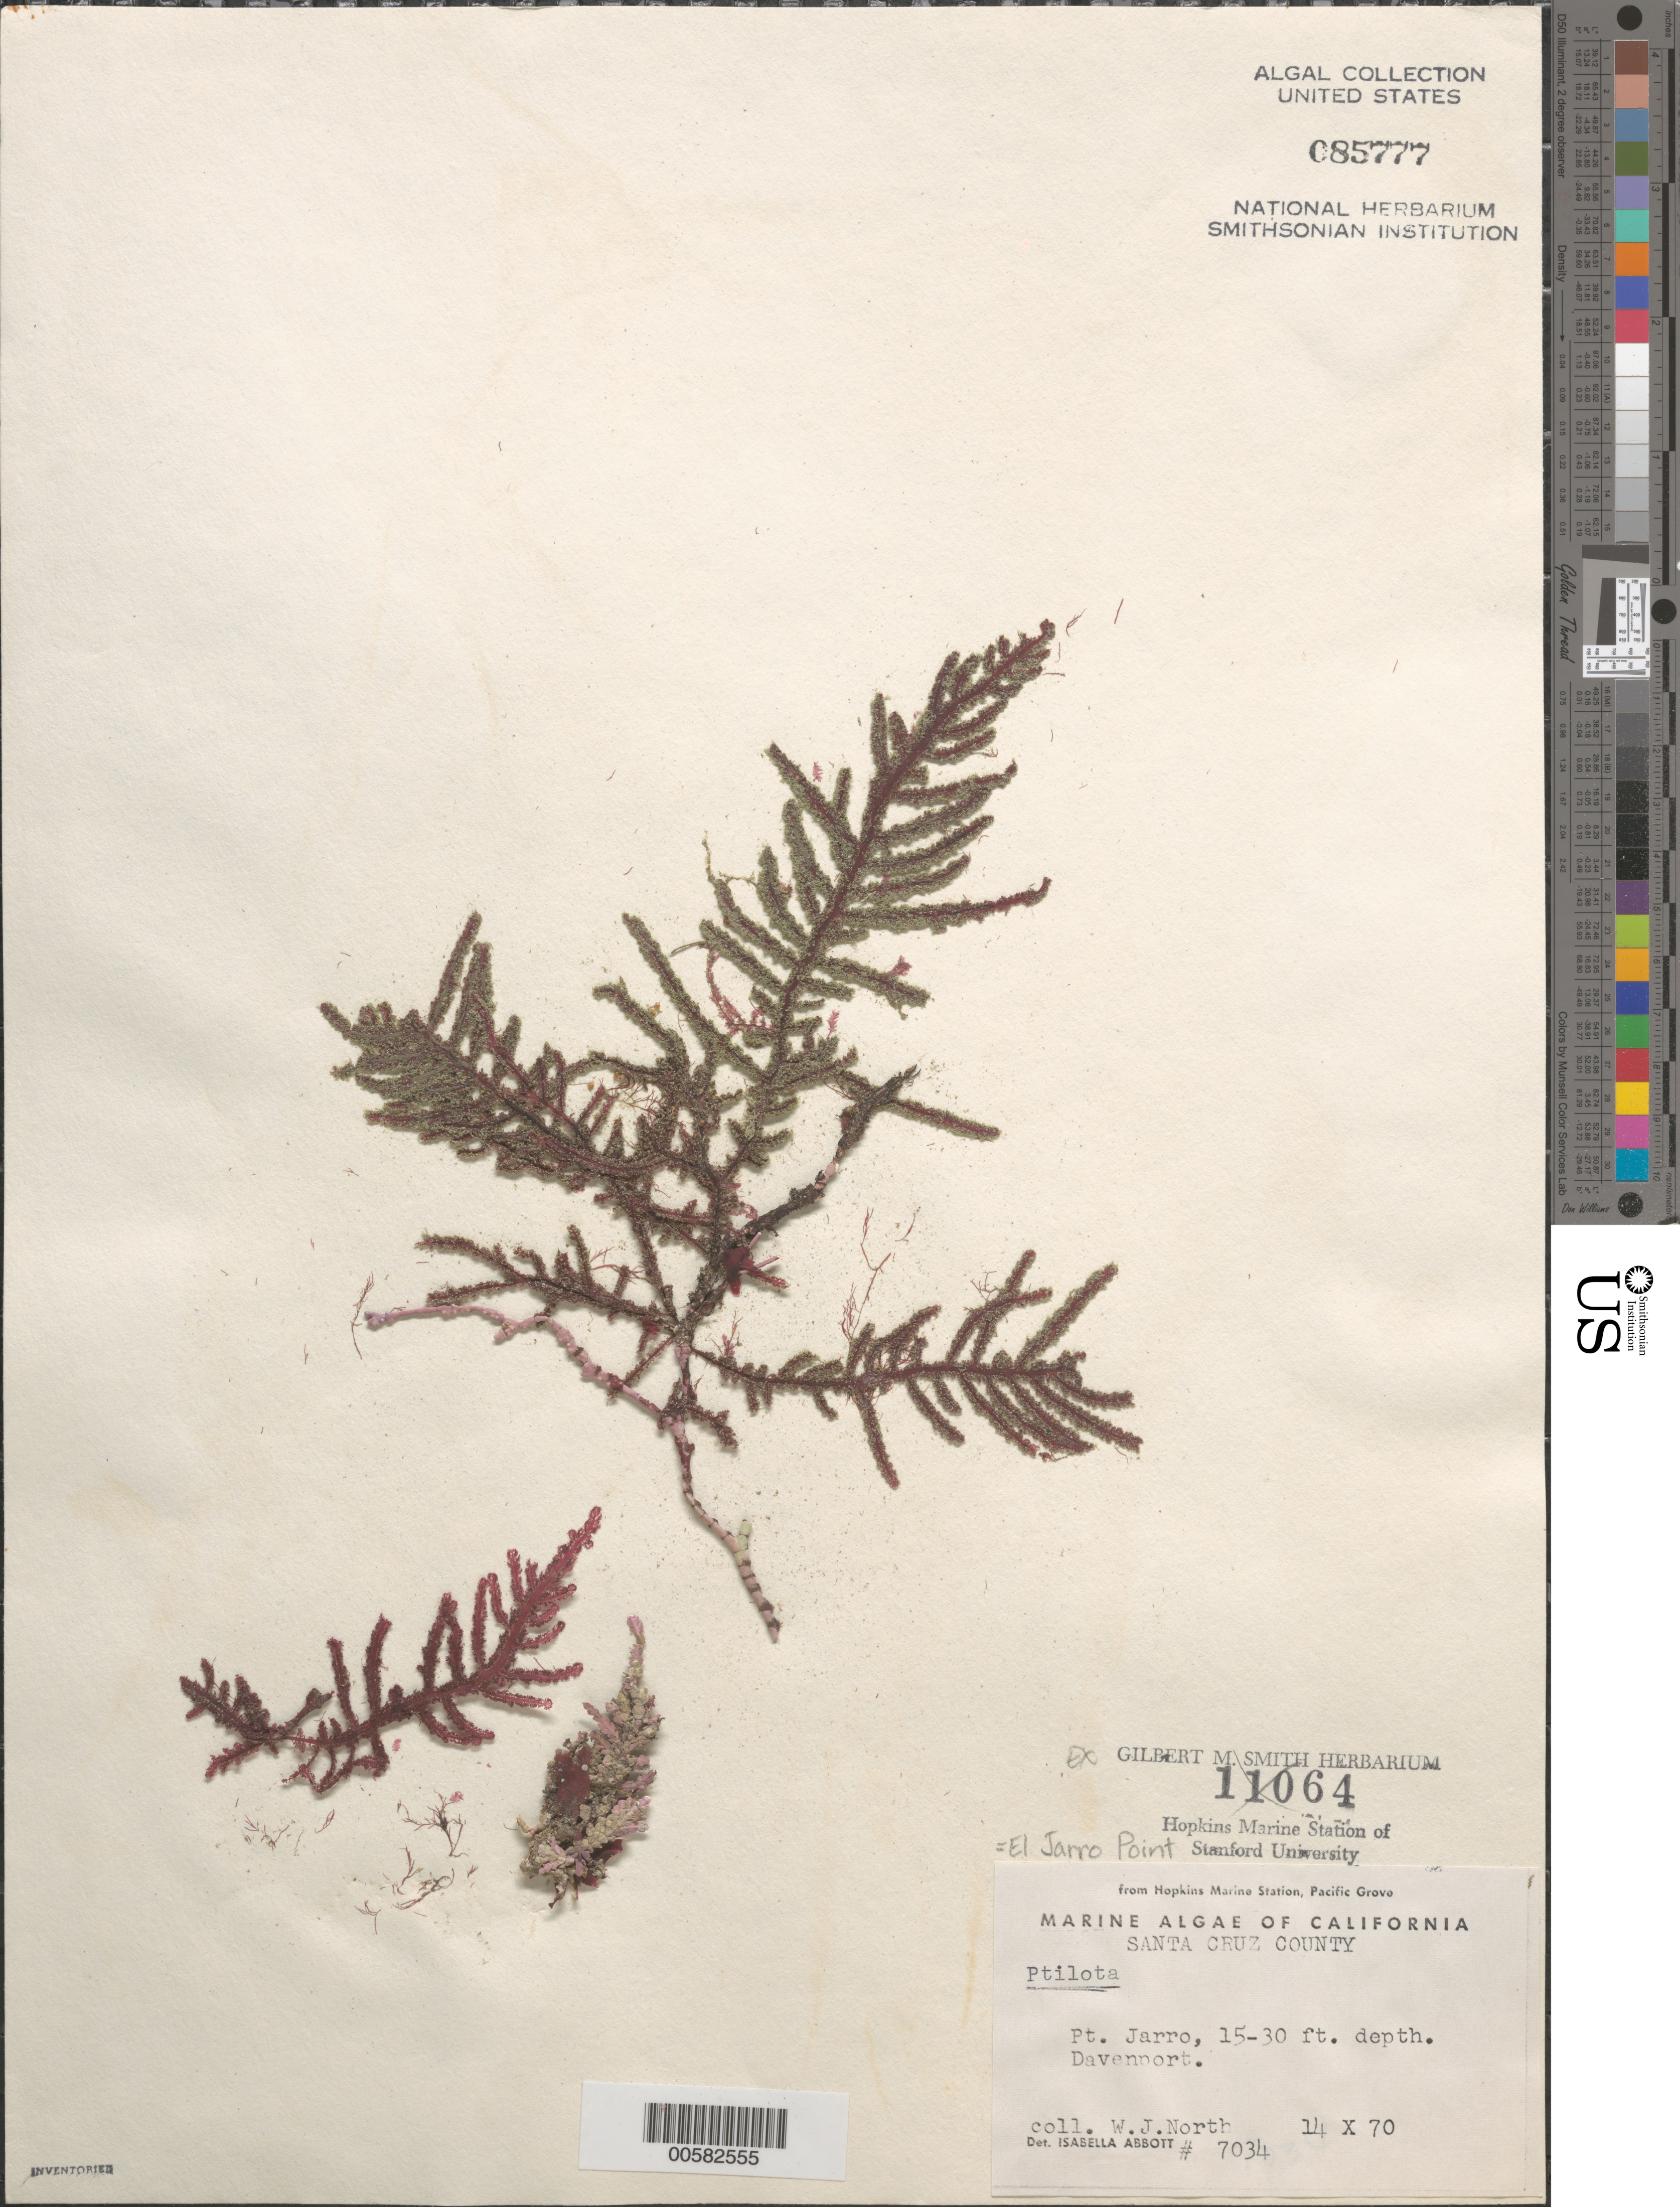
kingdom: Plantae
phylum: Rhodophyta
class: Florideophyceae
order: Ceramiales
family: Wrangeliaceae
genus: Ptilota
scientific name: Ptilota sp.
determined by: Abbott, Isabella A.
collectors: W. North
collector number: IAA 7034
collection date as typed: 14 Oct 1970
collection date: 1970-10-14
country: United States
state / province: California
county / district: Santa Cruz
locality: El Jarro Point (Pt. Jarro), Davenport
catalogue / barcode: US 85777